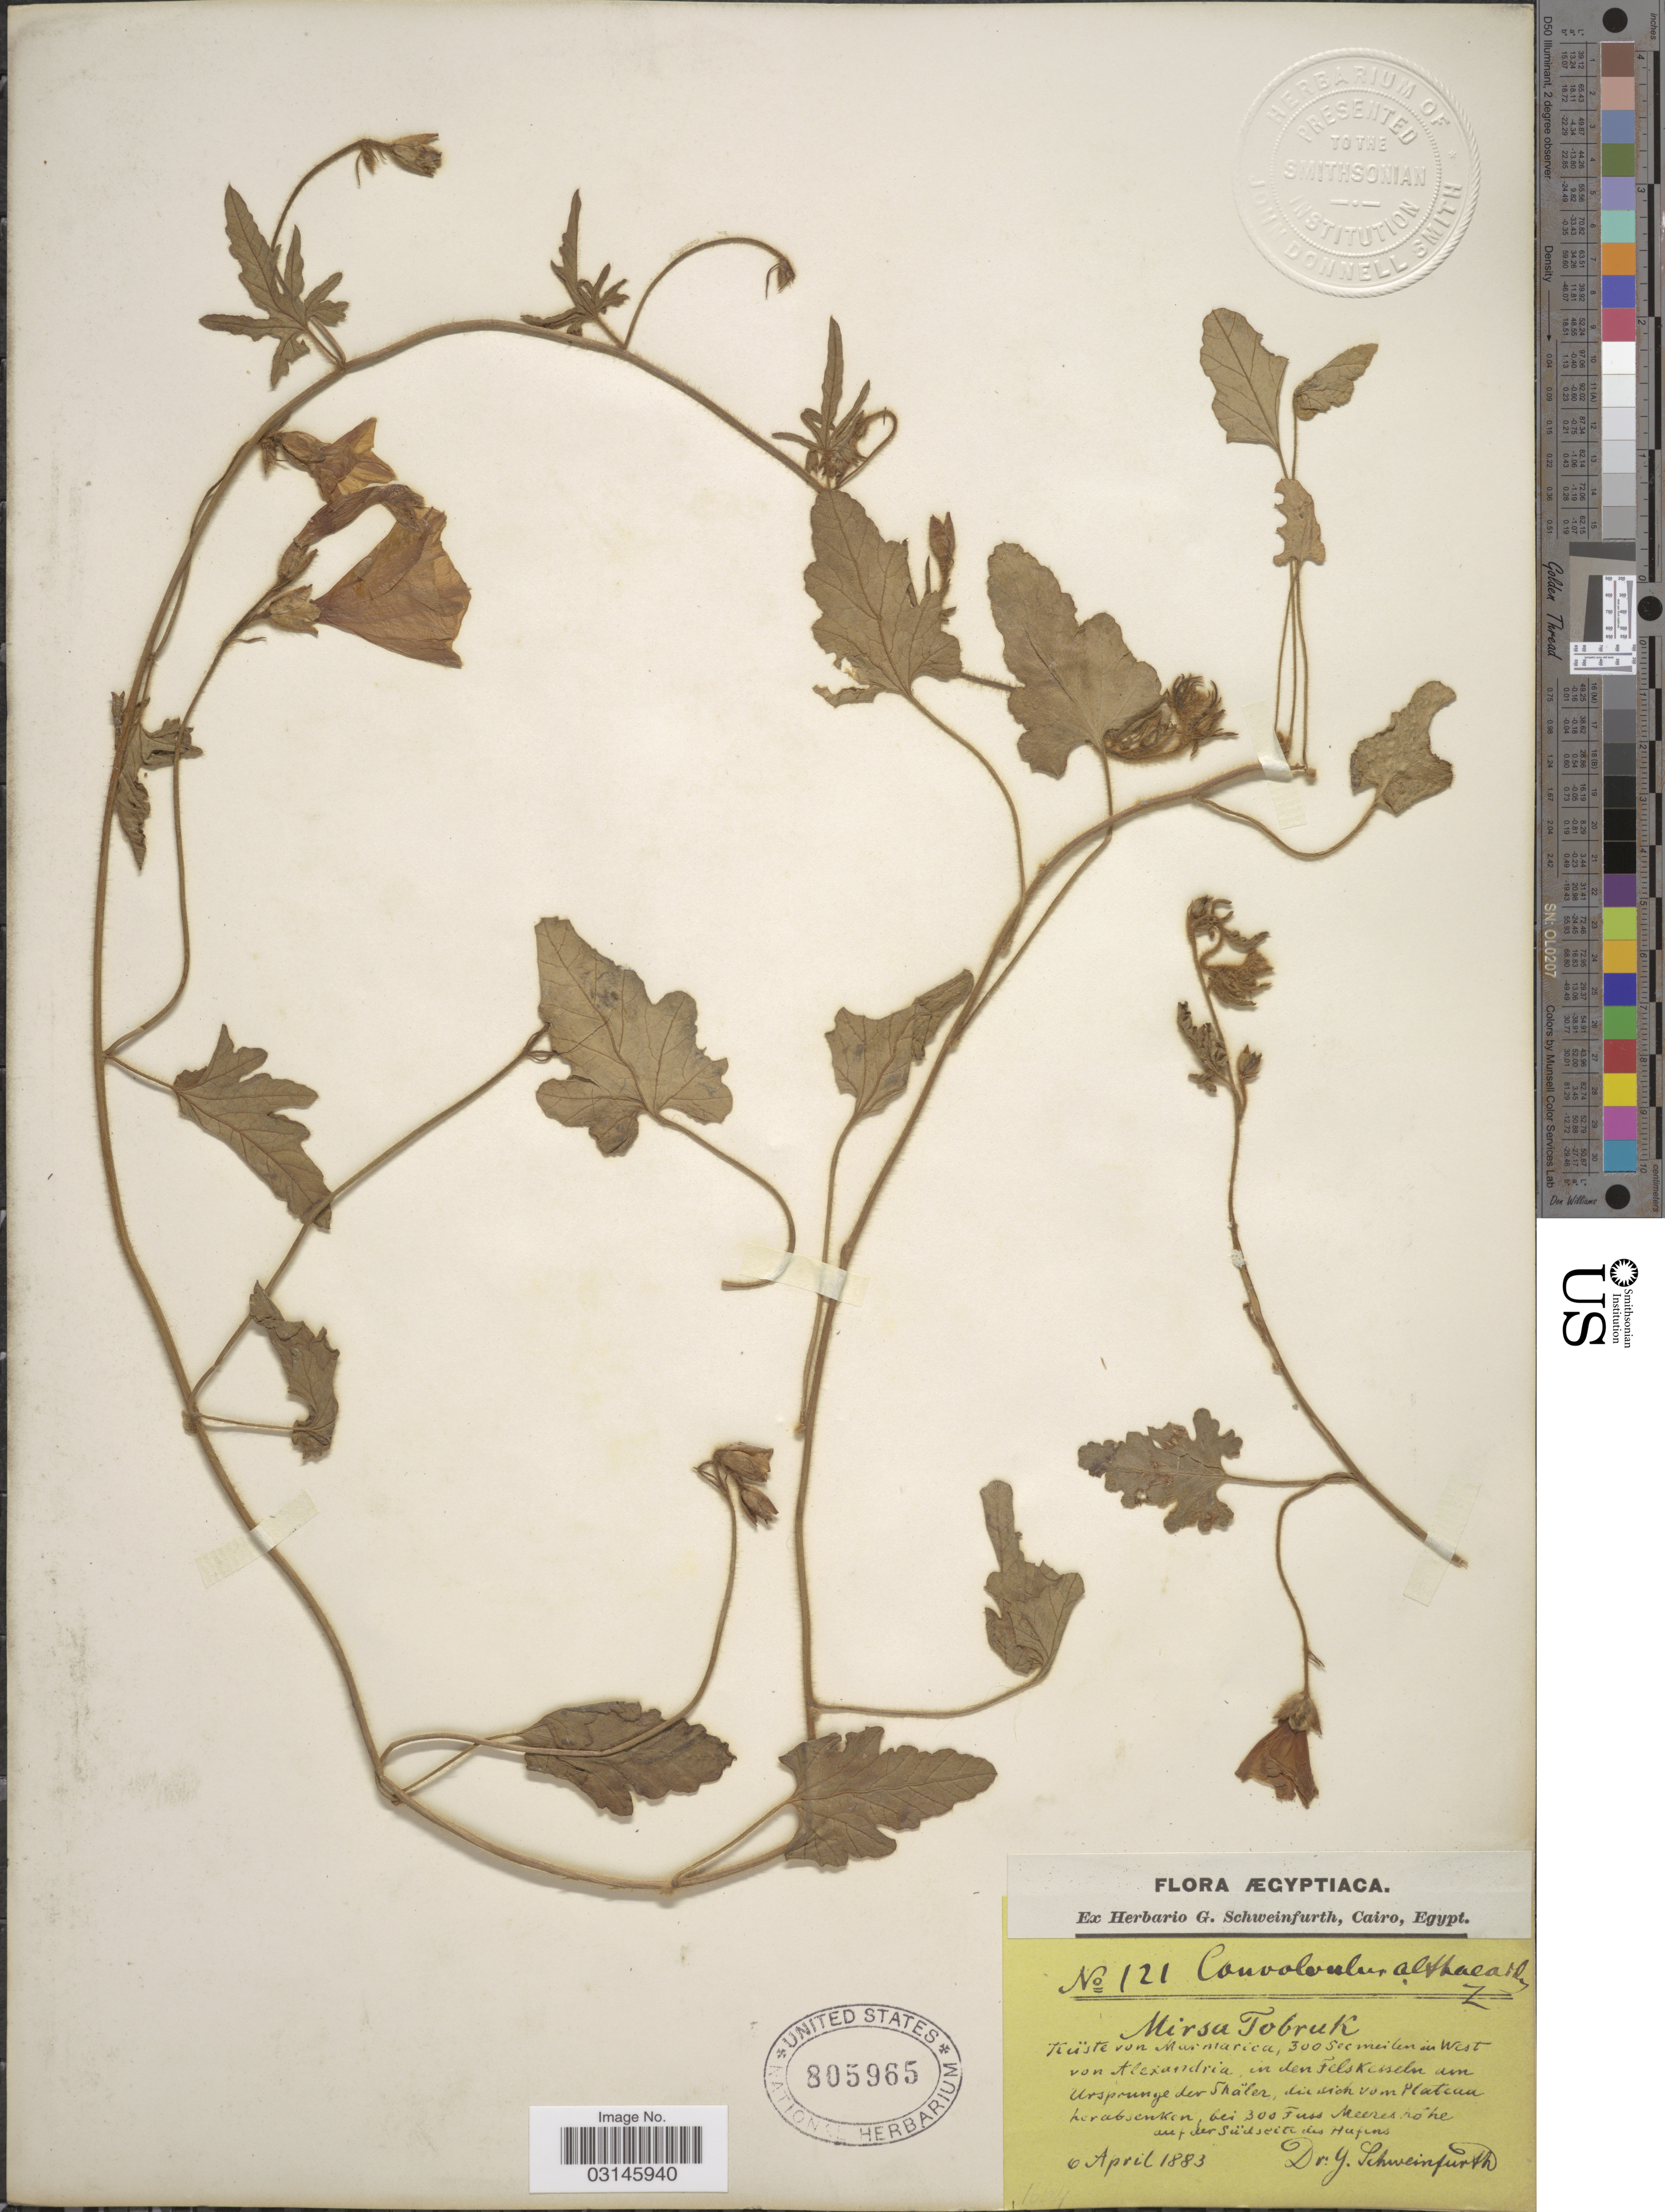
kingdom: Plantae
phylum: Tracheophyta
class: Magnoliopsida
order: Solanales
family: Convolvulaceae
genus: Convolvulus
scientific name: Convolvulus althaeoides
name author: L.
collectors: G. A. Schweinfurth (herbarium)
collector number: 121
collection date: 1883-04-06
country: Egypt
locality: Mirsa Tobruk. Küste von Marmarica, 300 seemeilen au West von Alexandria, in den Fels Kesseln am Ursprunge der Shäler, die sich von Plateau herabsenken.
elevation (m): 300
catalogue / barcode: US 805965